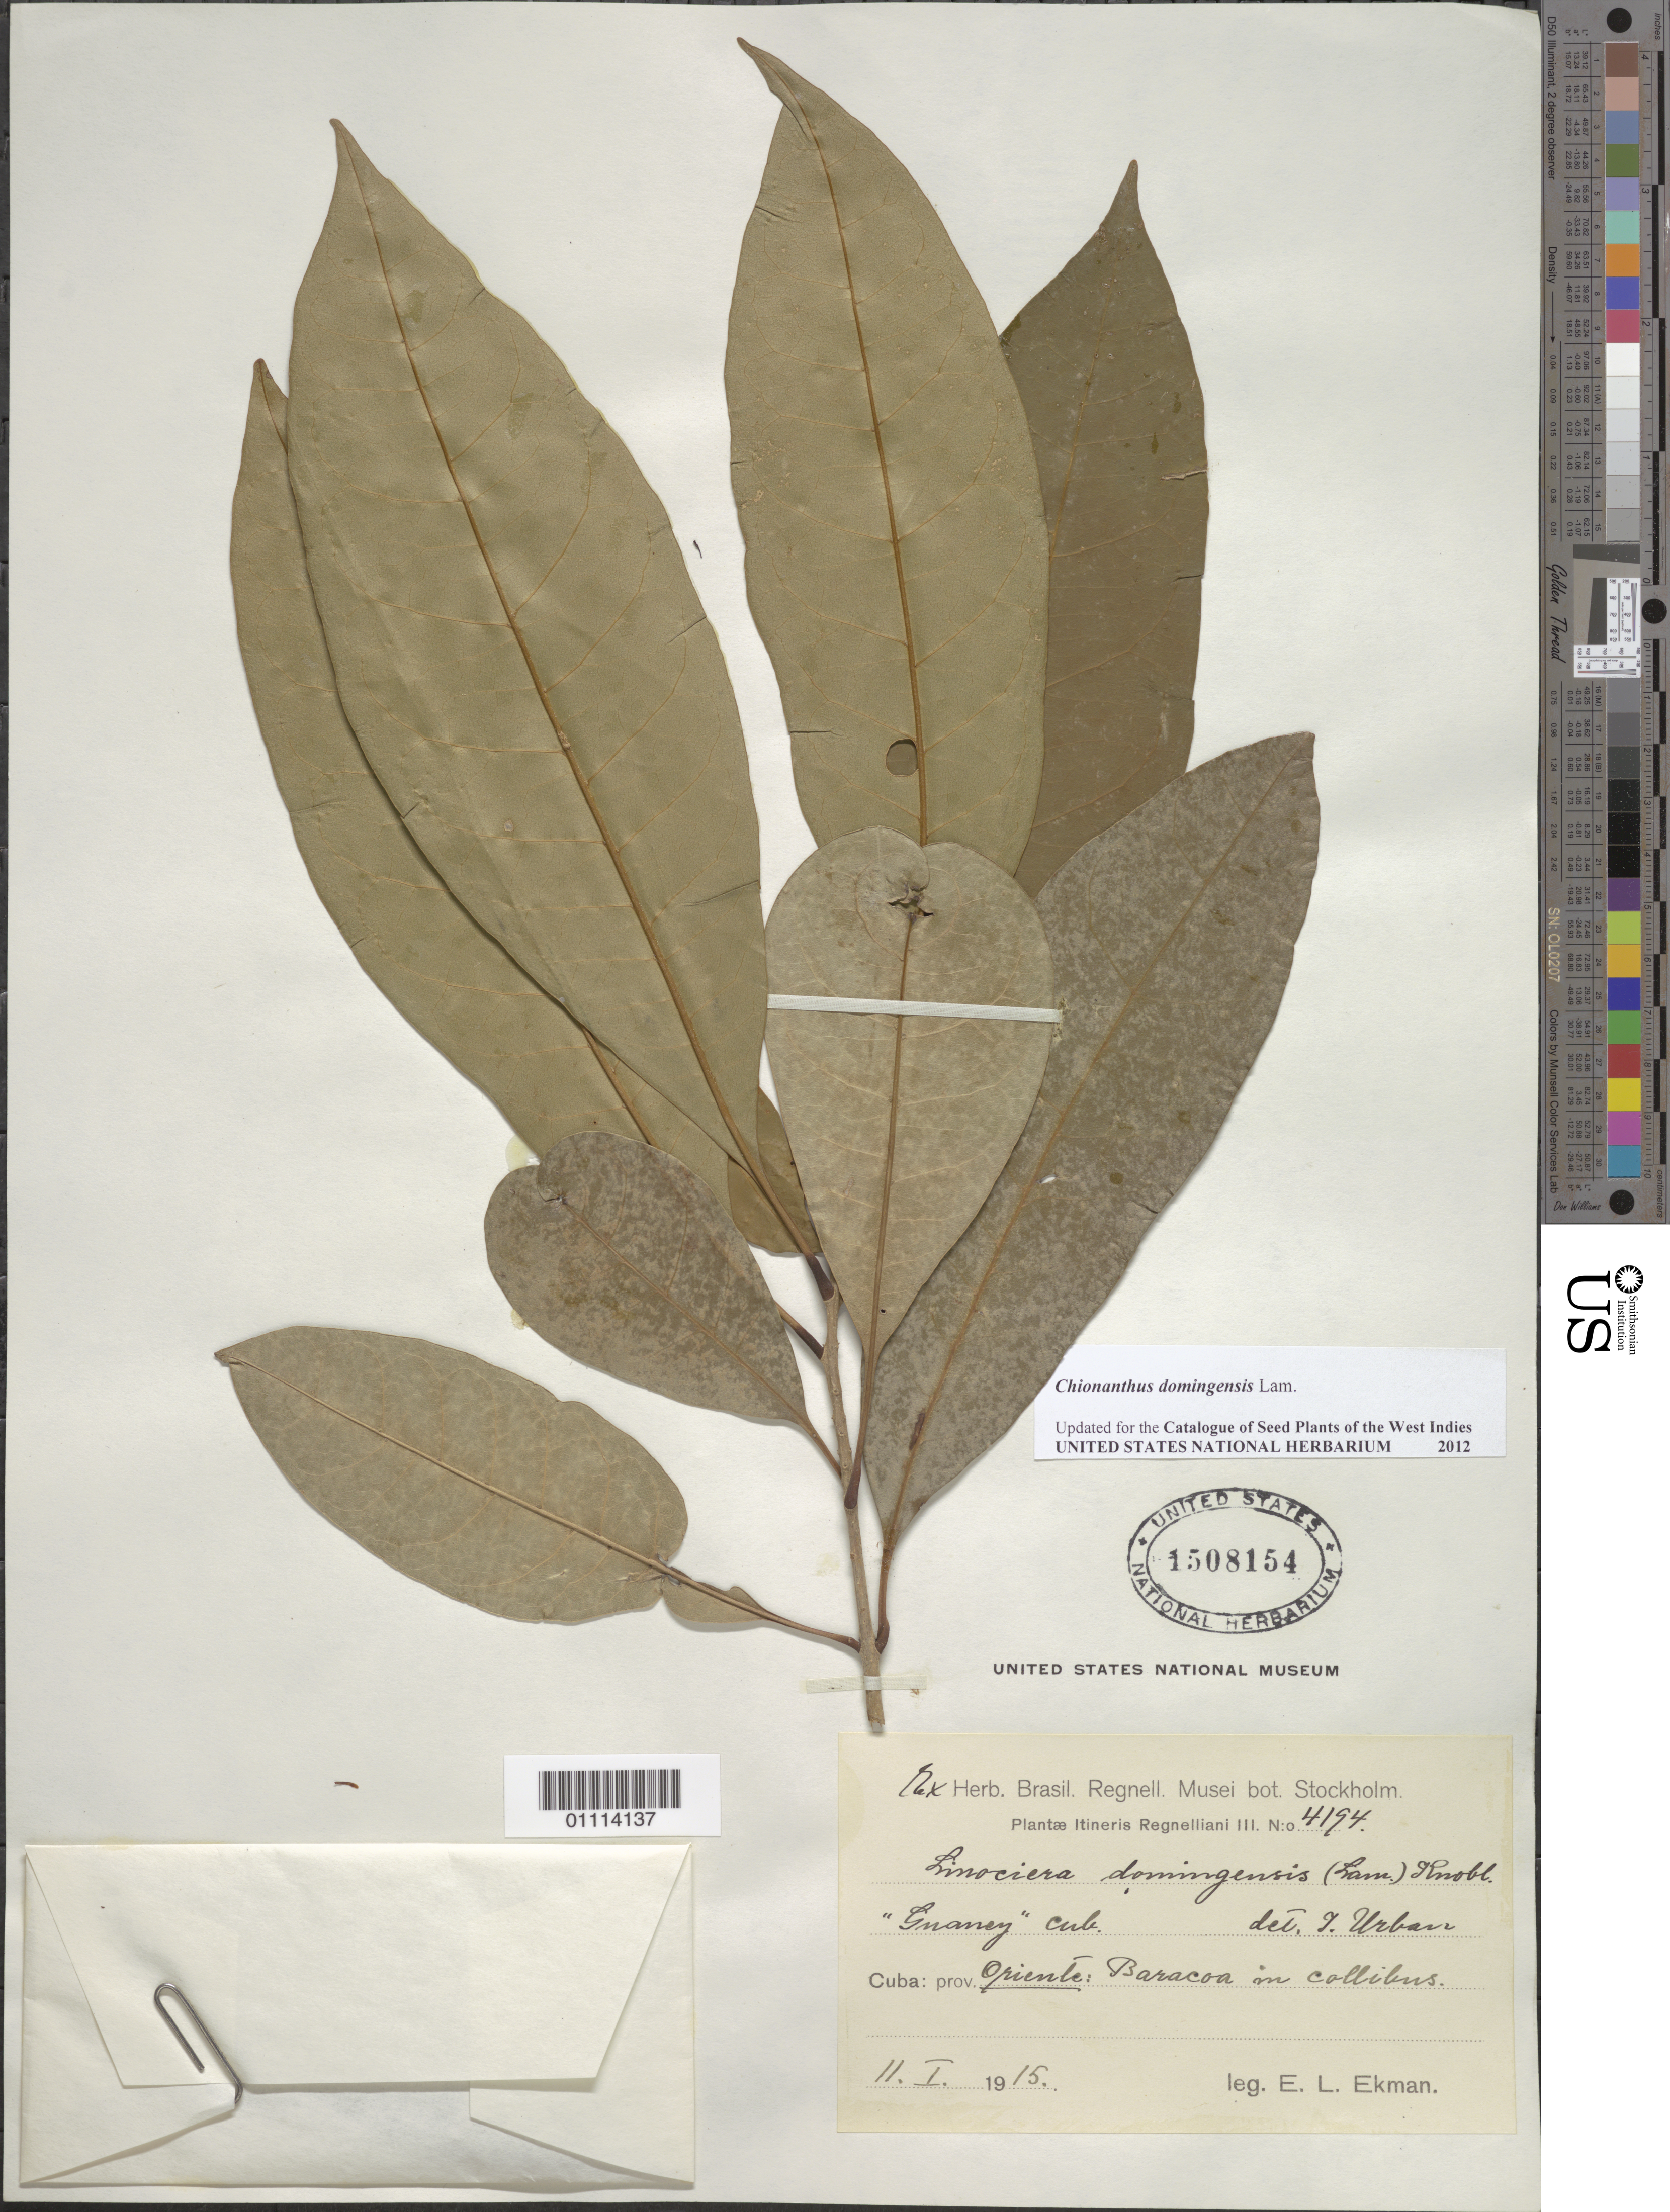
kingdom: Plantae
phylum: Tracheophyta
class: Magnoliopsida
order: Lamiales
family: Oleaceae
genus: Linociera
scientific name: Linociera domingensis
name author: (Lam.) Knobl.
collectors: E. L. Ekman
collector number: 4194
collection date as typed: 02 Jan 1915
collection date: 1915-01-02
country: Cuba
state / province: Guantánamo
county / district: Baracoa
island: Cuba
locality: Oriente: baracoa in callibus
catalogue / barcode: US 1508154